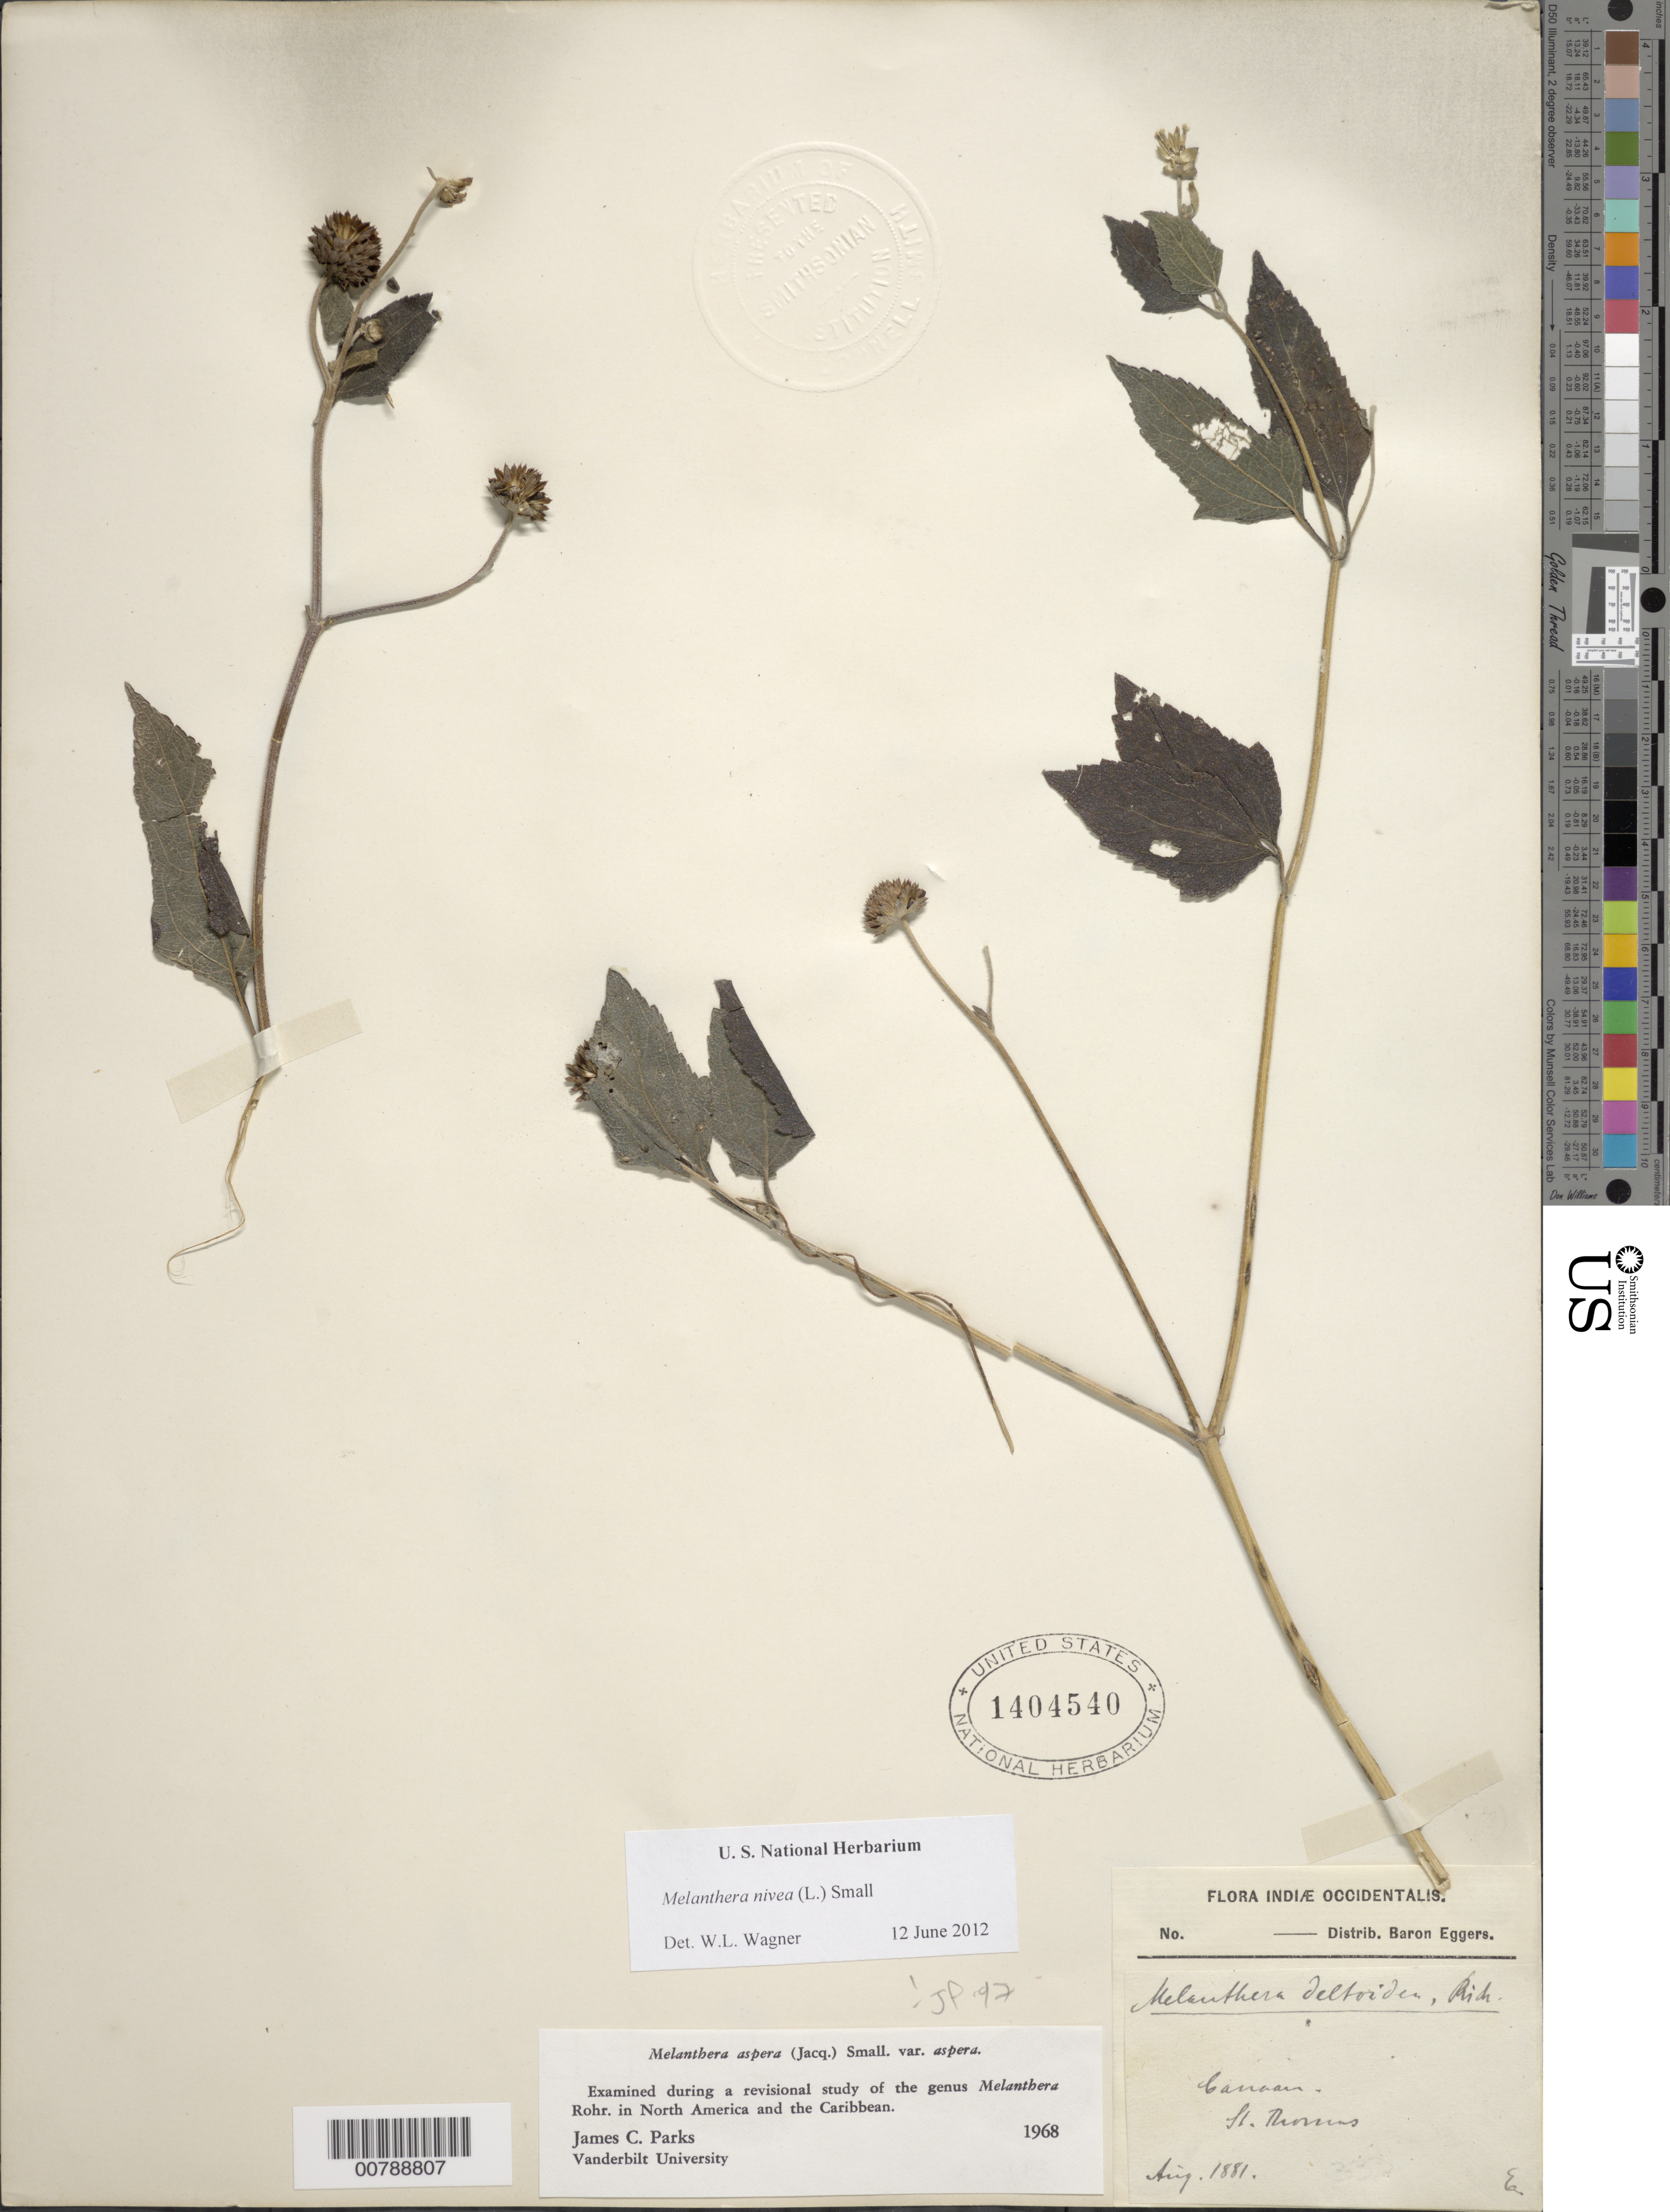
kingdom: Plantae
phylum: Tracheophyta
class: Magnoliopsida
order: Asterales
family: Asteraceae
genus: Melanthera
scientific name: Melanthera nivea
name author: (L.) Small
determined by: Parks, J. C.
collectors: H. F. A. von Eggers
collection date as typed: Aug 1881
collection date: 1881-08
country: U.S. Virgin Islands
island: St. Thomas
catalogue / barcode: US 1404540